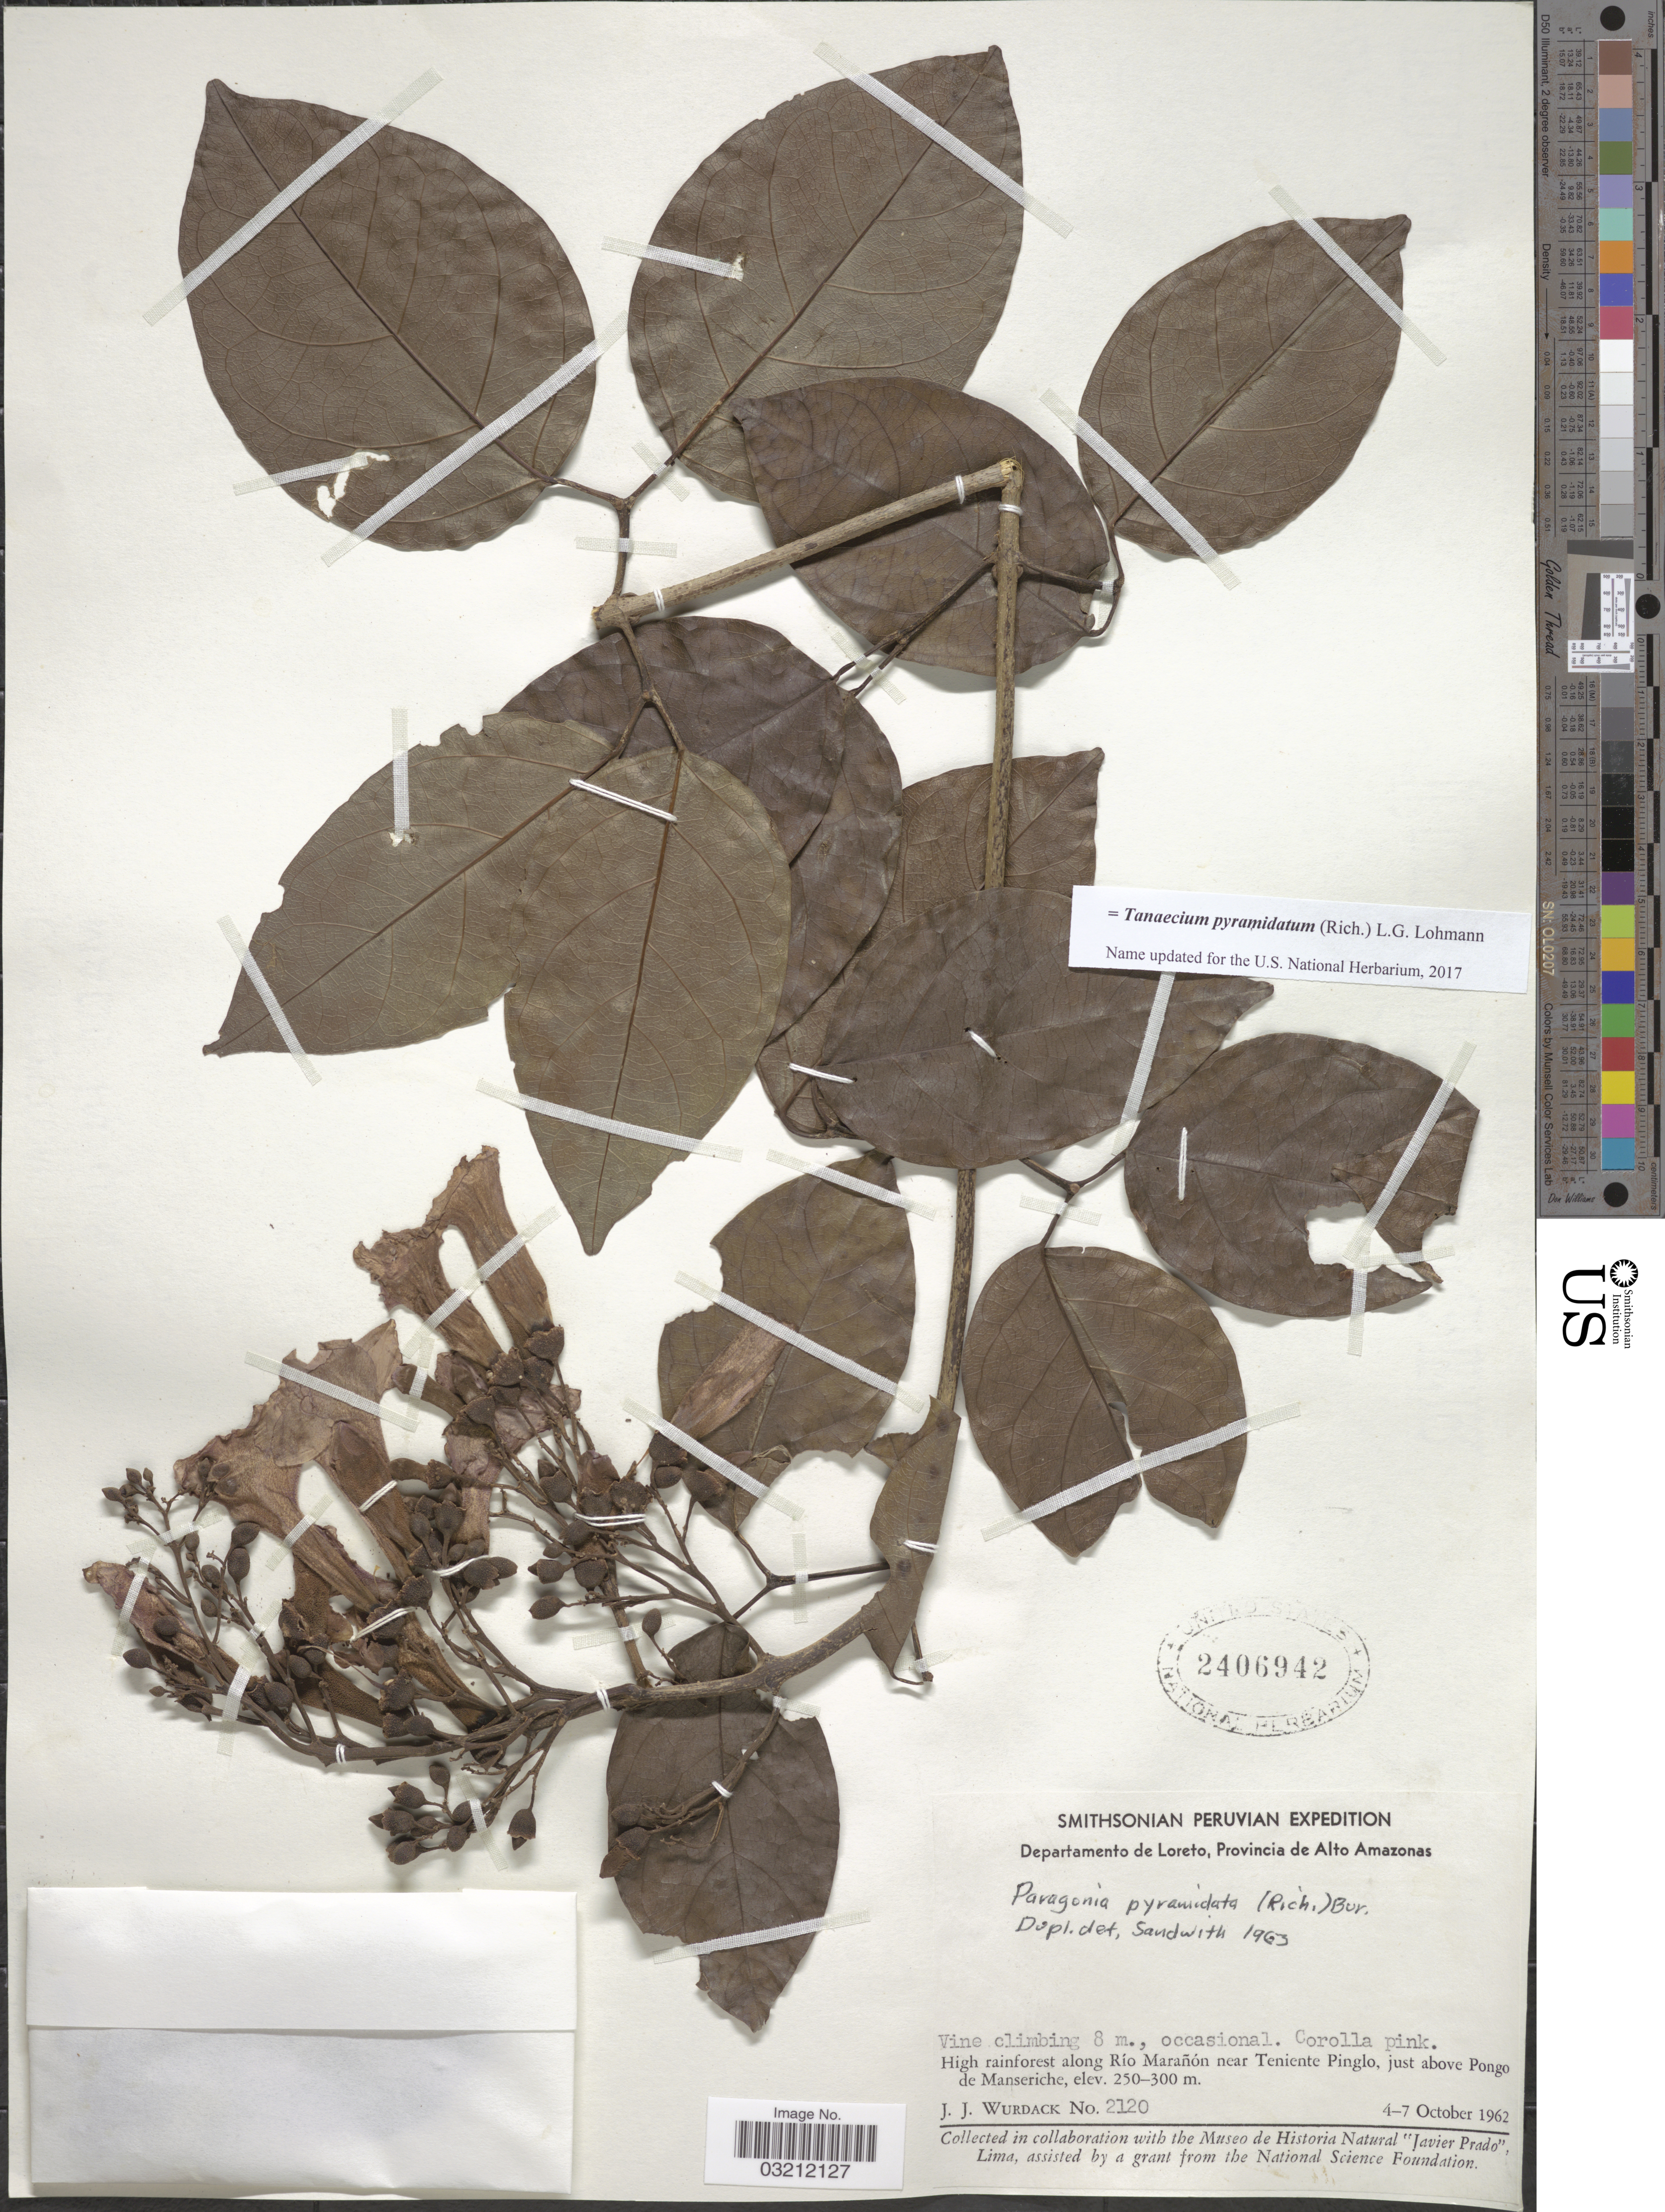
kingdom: Plantae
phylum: Tracheophyta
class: Magnoliopsida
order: Lamiales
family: Bignoniaceae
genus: Tanaecium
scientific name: Tanaecium pyramidatum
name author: (Rich.) L.G. Lohmann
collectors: J. J. Wurdack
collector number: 2120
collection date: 1962-10-04/1962-10-07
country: Peru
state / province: Loreto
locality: Departamento de Loreto, Provincia de Alto Amazonas. High rainforest along Río Marañón near Teniente Pinglo, just above Pongo de Manseriche.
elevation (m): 250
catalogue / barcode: US 2406942